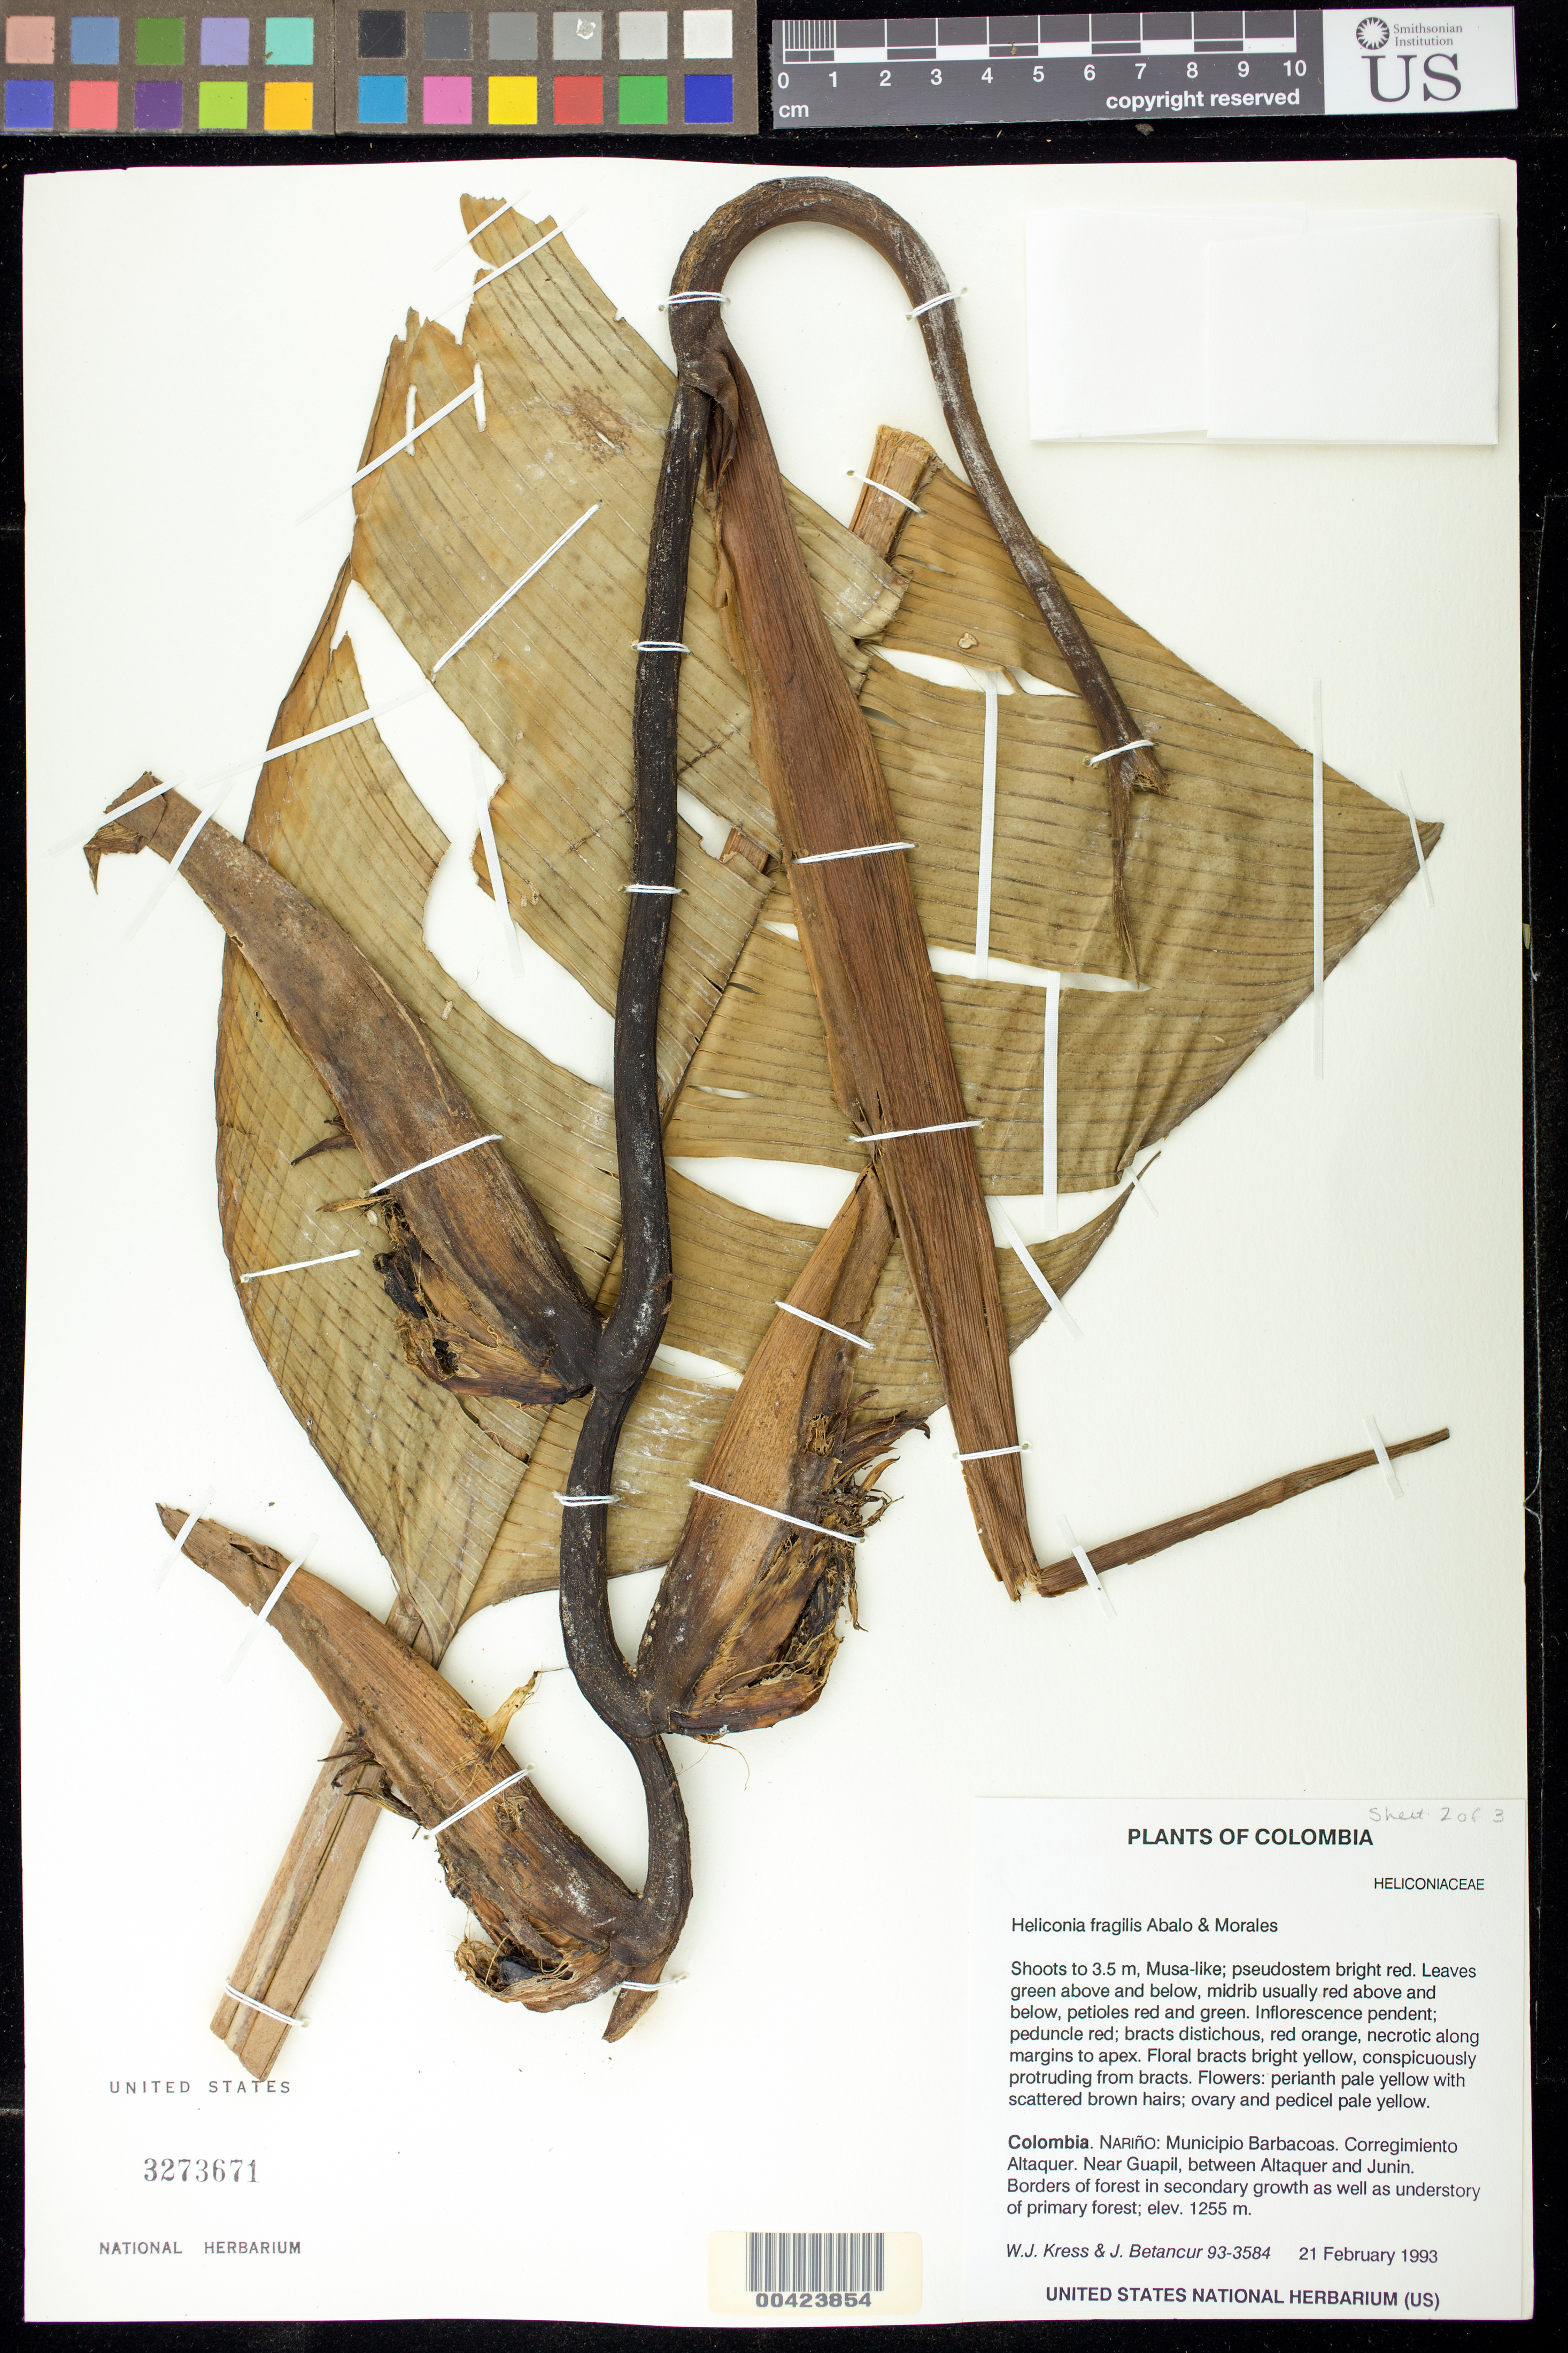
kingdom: Plantae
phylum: Tracheophyta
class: Liliopsida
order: Zingiberales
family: Heliconiaceae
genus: Heliconia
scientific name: Heliconia fragilis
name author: Abalo & G. Morales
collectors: W. J. Kress & J. C. Betancur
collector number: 93-3584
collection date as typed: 21 Feb 1993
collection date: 1993-02-21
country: Colombia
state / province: Nariño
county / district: Barbacoas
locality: Near Guapil, between Altaquer and Junin; Corregimiento Altaquer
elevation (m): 1225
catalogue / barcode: US 3273671